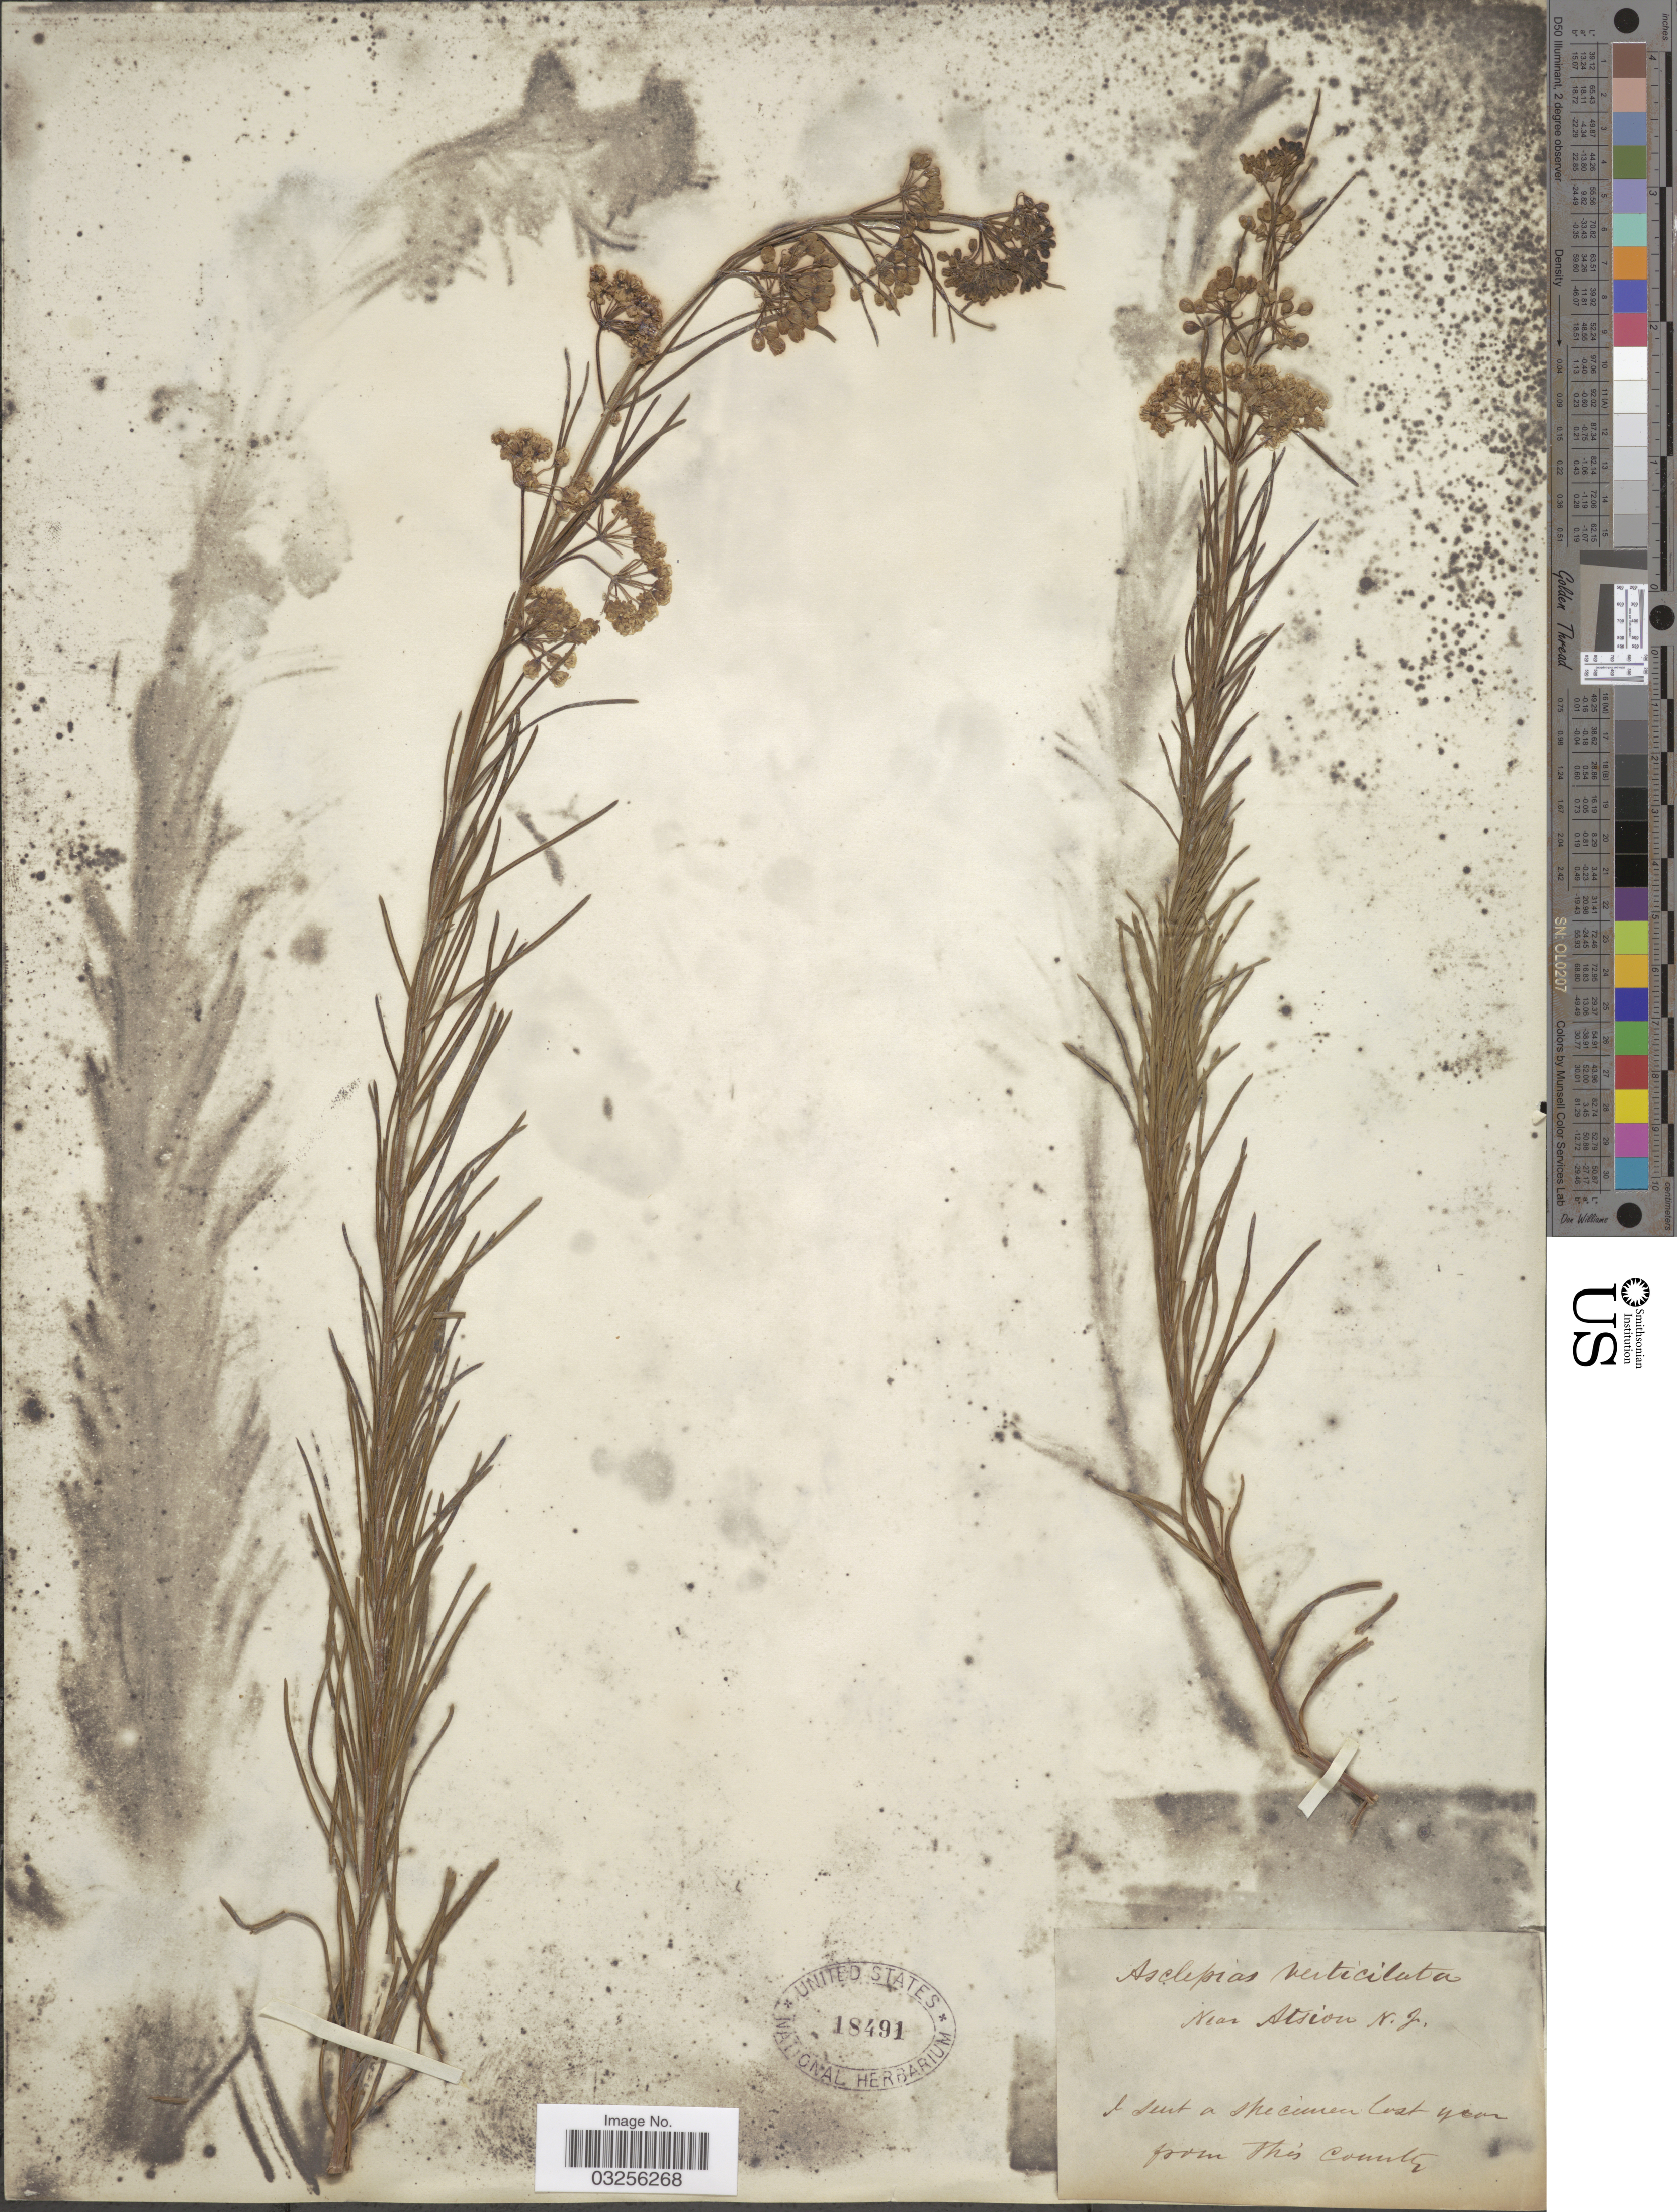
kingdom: Plantae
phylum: Tracheophyta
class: Magnoliopsida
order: Gentianales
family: Apocynaceae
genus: Asclepias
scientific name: Asclepias verticillata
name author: L.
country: United States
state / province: New Jersey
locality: Near Atsion.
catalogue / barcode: US 18491